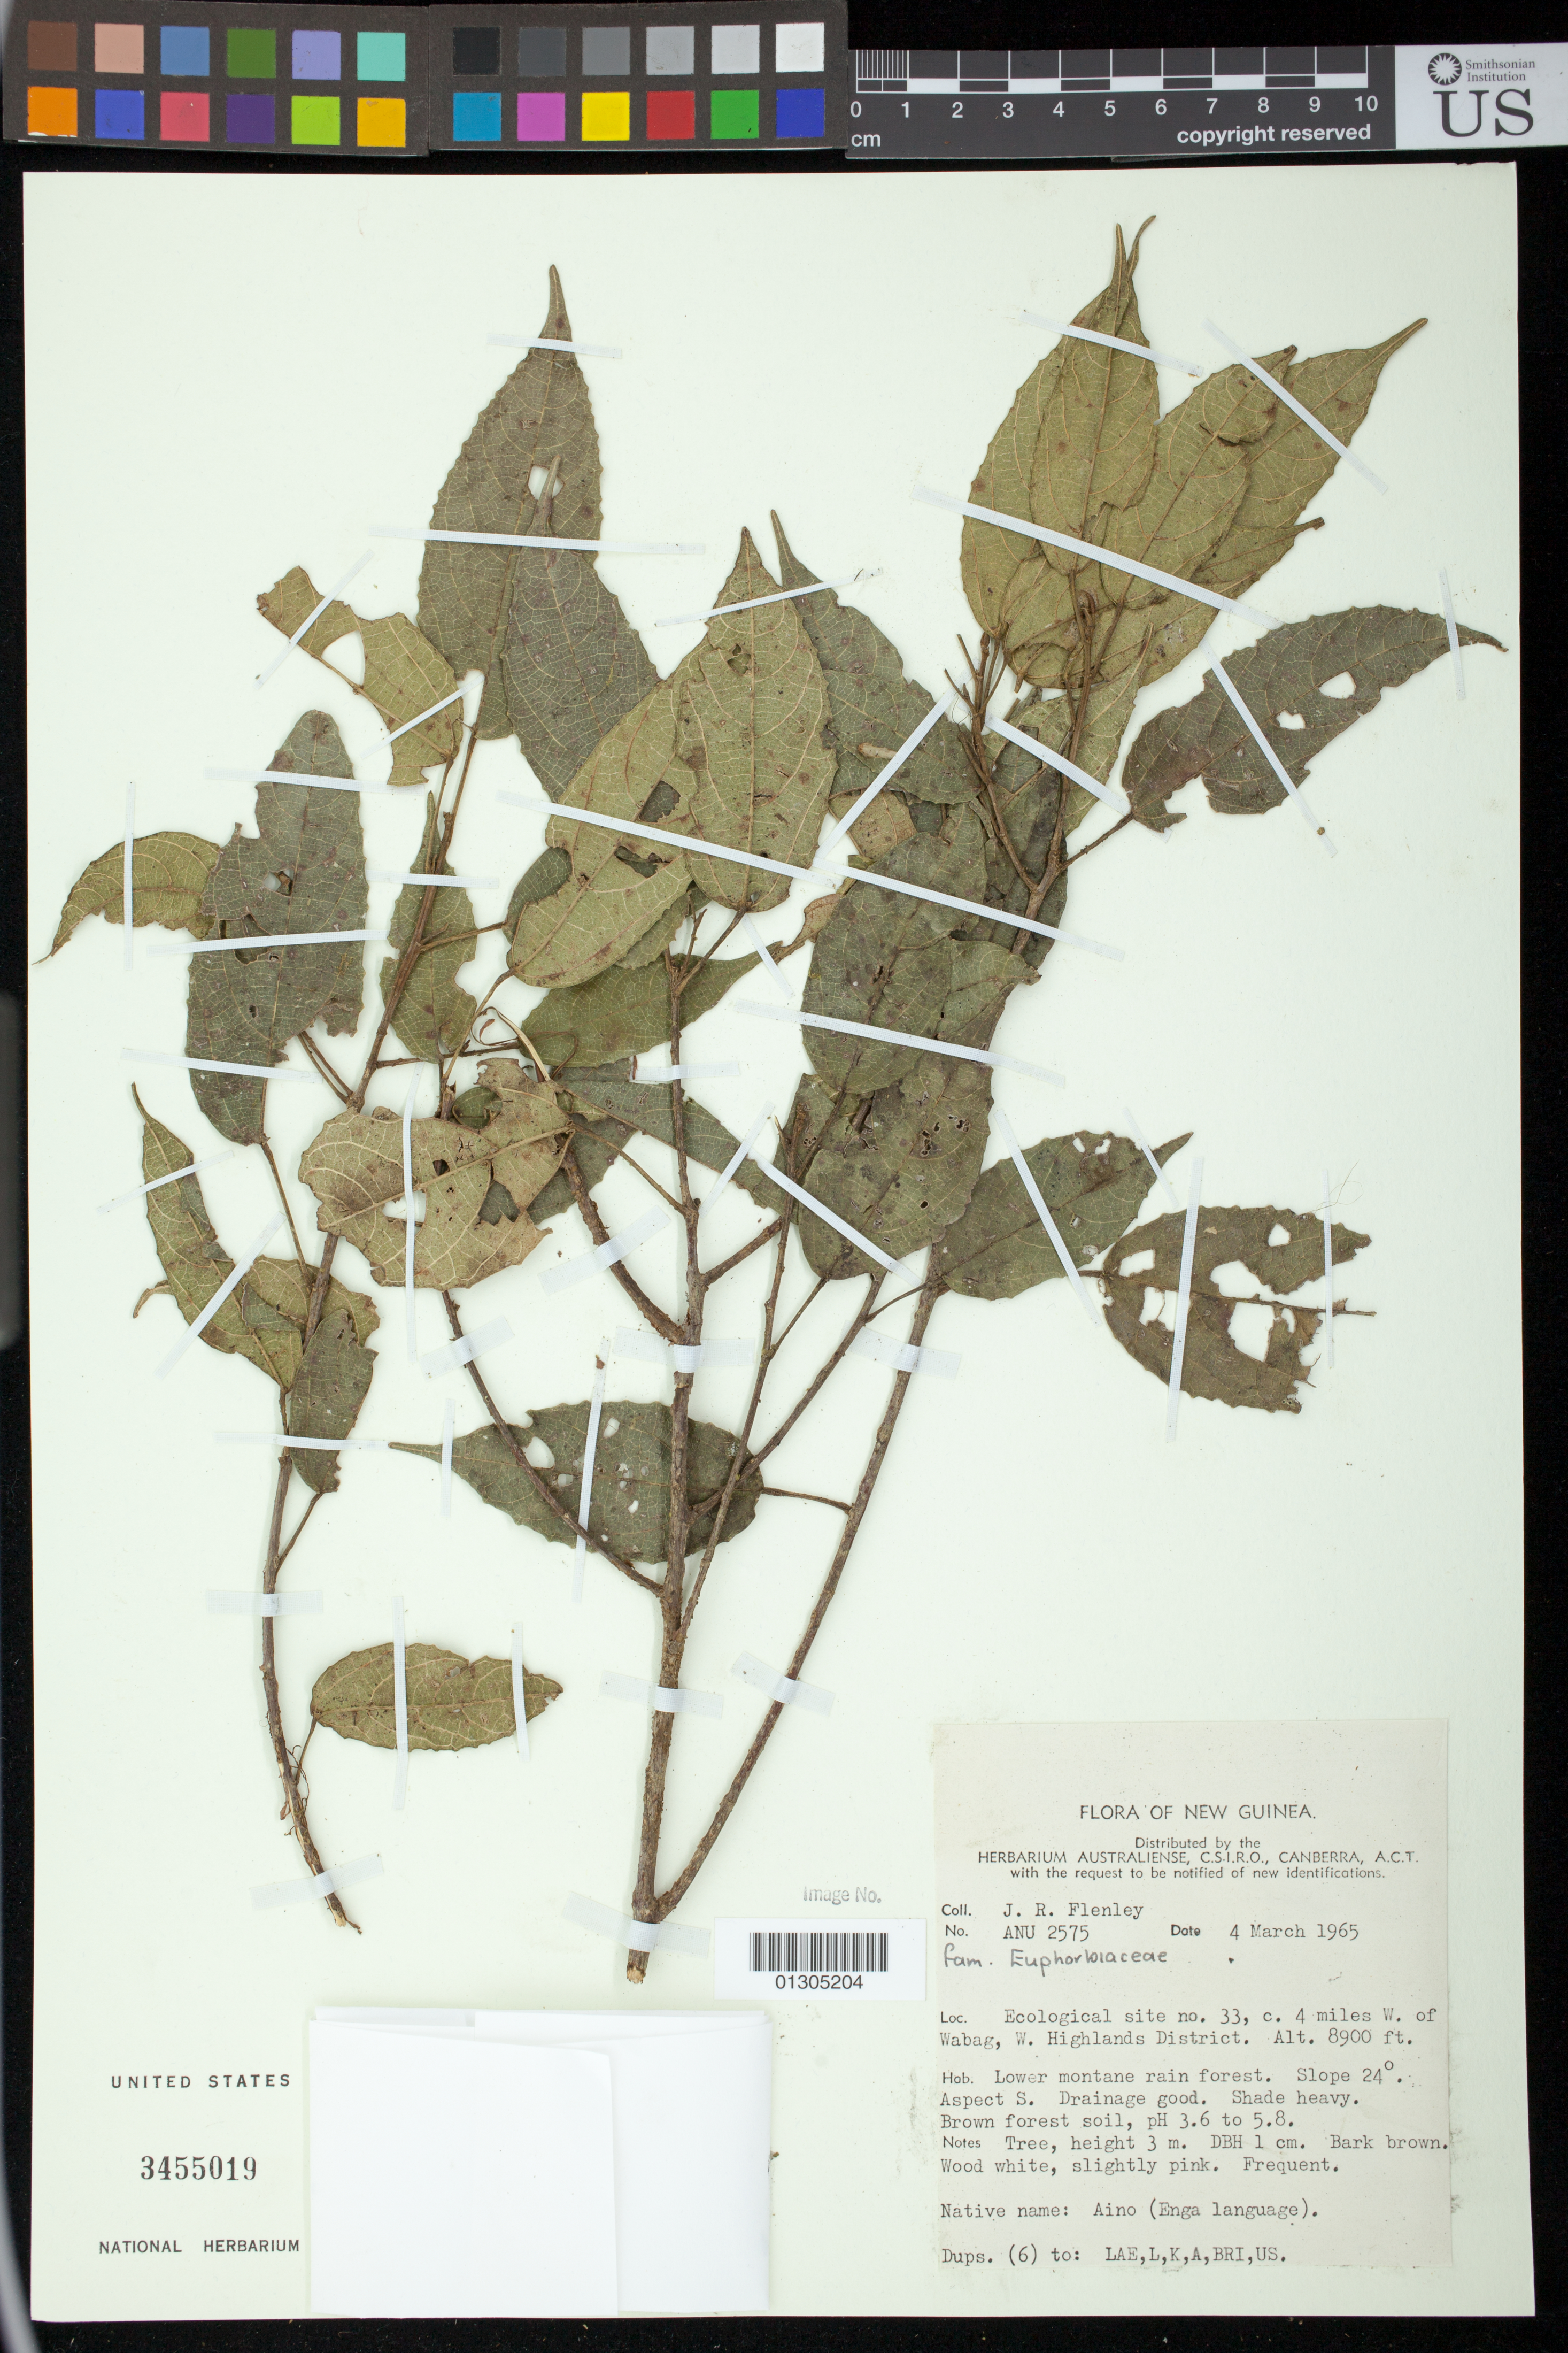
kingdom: Plantae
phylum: Tracheophyta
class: Magnoliopsida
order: Malpighiales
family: Euphorbiaceae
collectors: J. Flenley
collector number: ANU 2575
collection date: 1965-03-04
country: Papua New Guinea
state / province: Enga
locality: Ecological site no. 33, c. 4 miles W. of Wabag, W. Highlands District.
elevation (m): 2713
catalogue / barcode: US 3455019